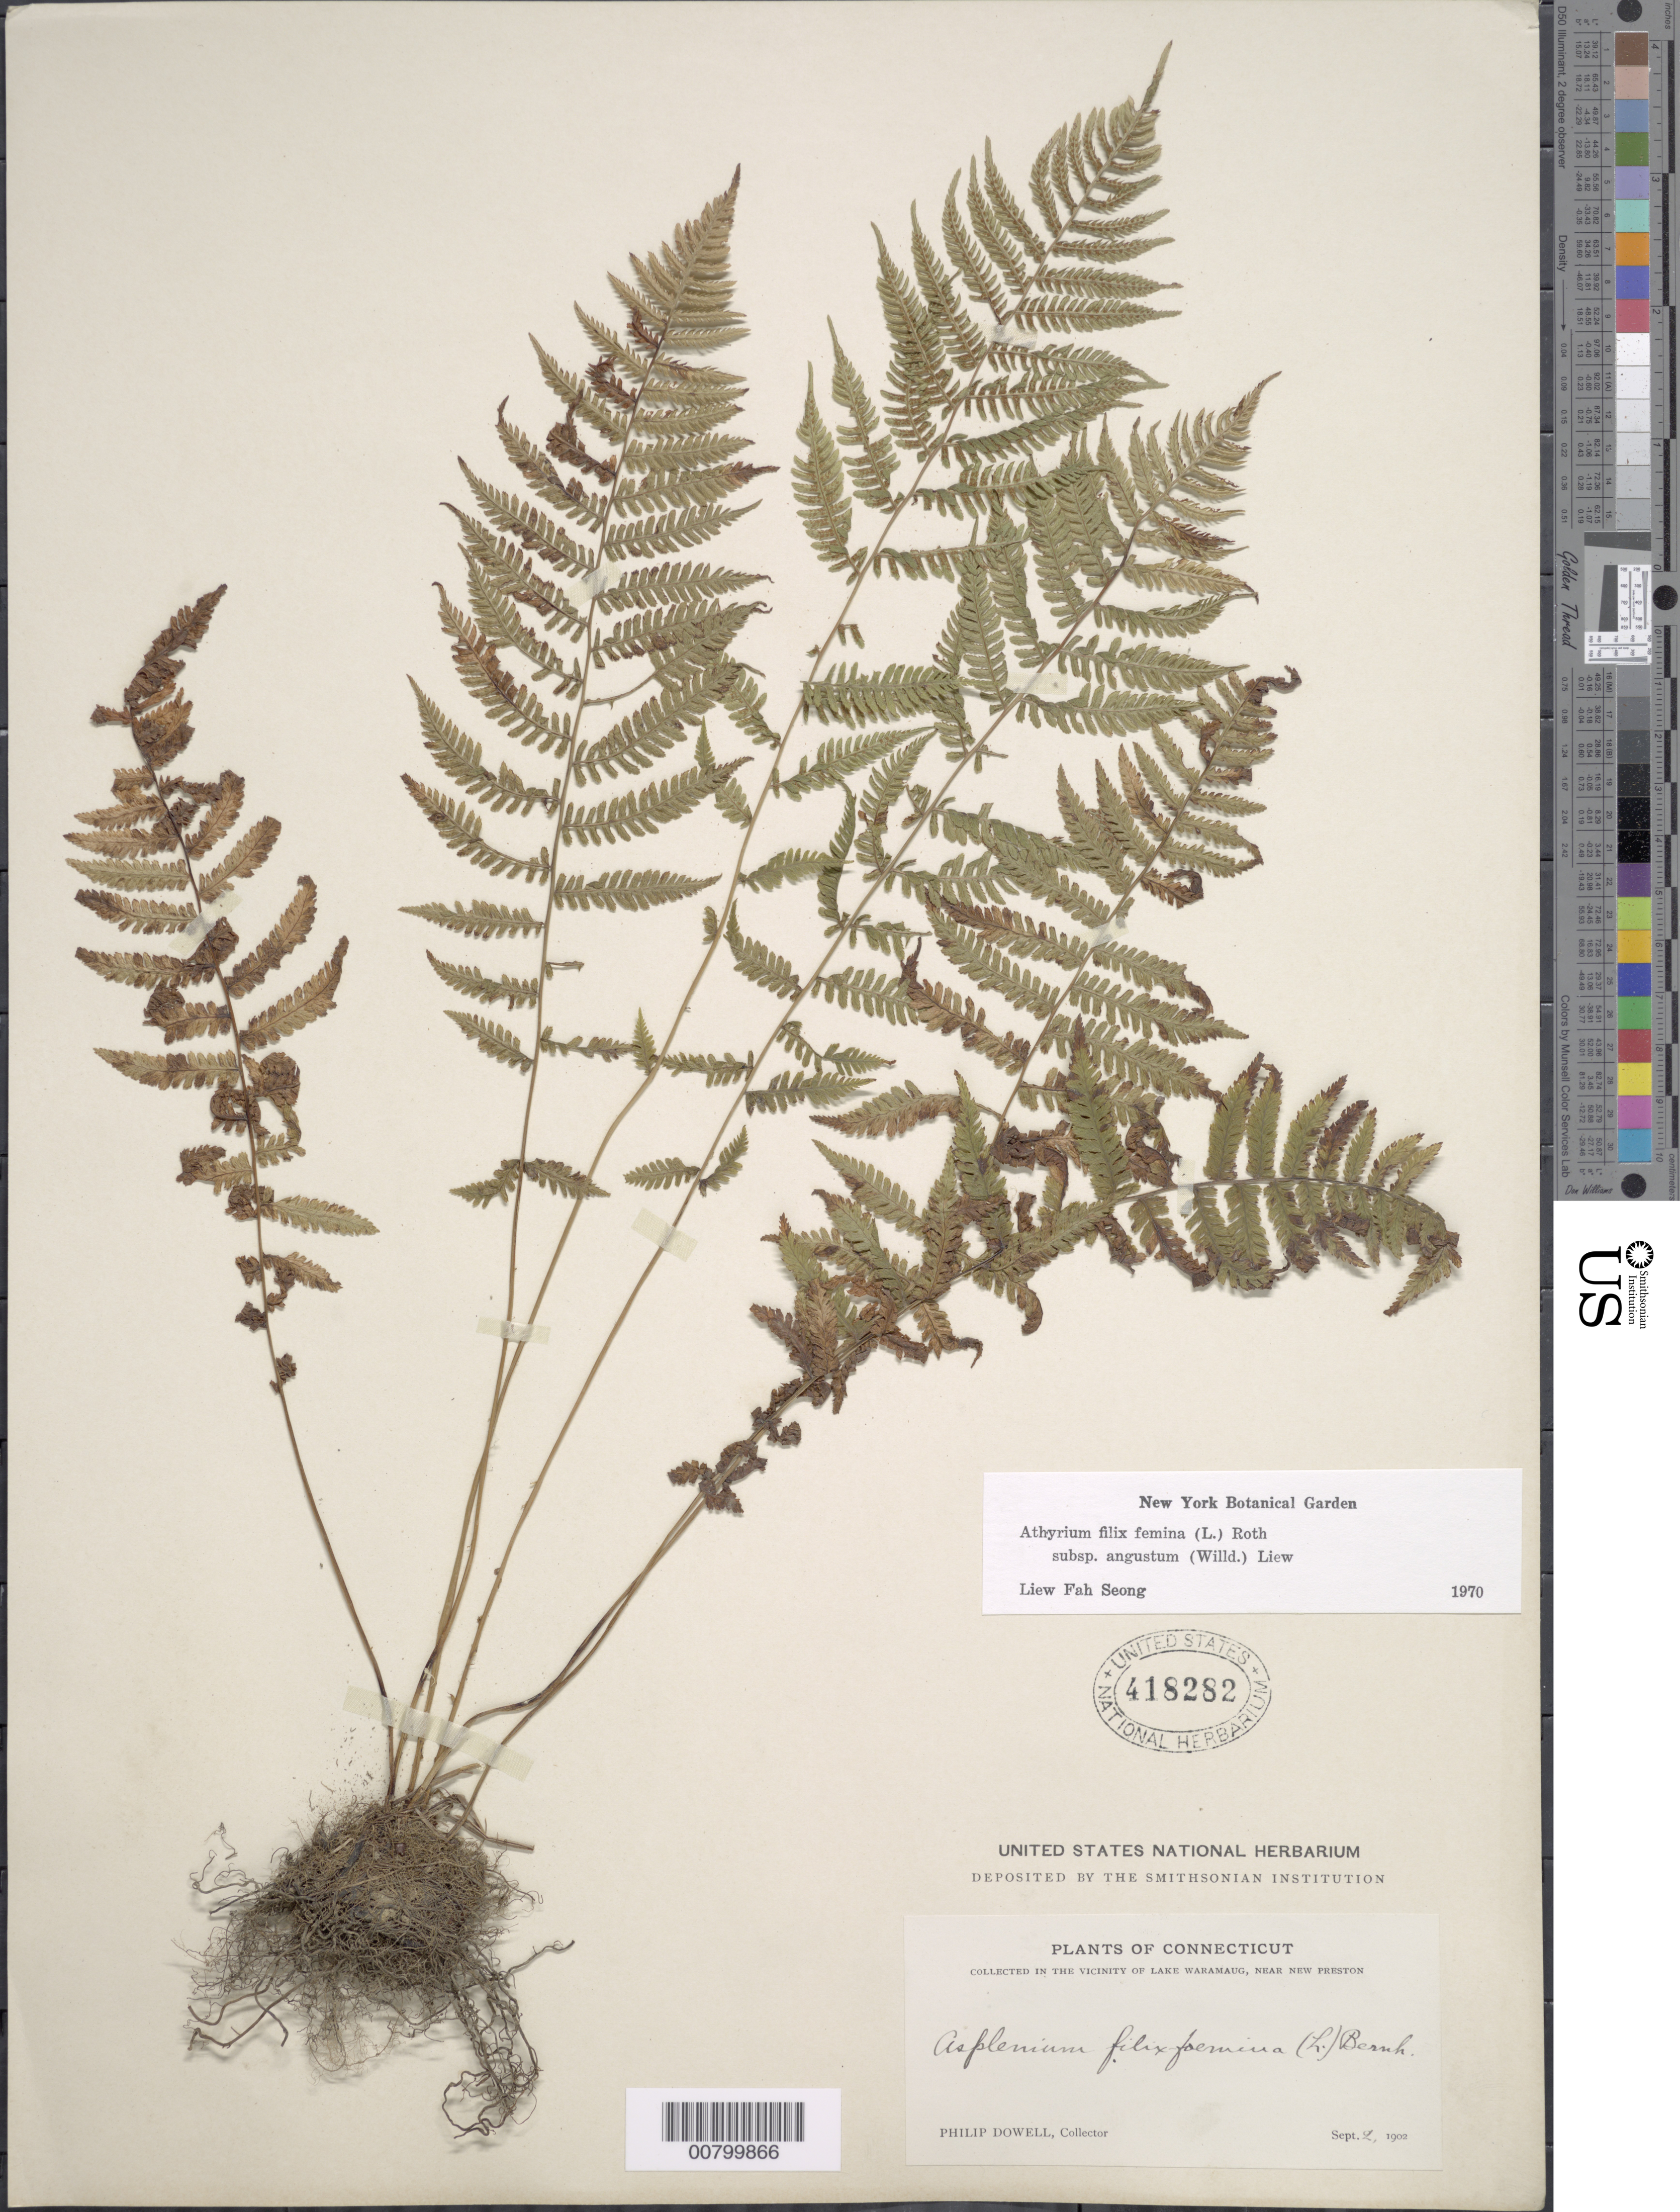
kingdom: Plantae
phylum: Tracheophyta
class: Polypodiopsida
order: Polypodiales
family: Athyriaceae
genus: Athyrium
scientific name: Athyrium filix-femina subsp. angustatum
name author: (Willd.) R.T. Clausen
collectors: P. Dowell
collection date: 1902-09-02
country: United States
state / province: Connecticut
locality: Vicinity of Lake Waramaug, near New Preston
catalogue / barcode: US 418282